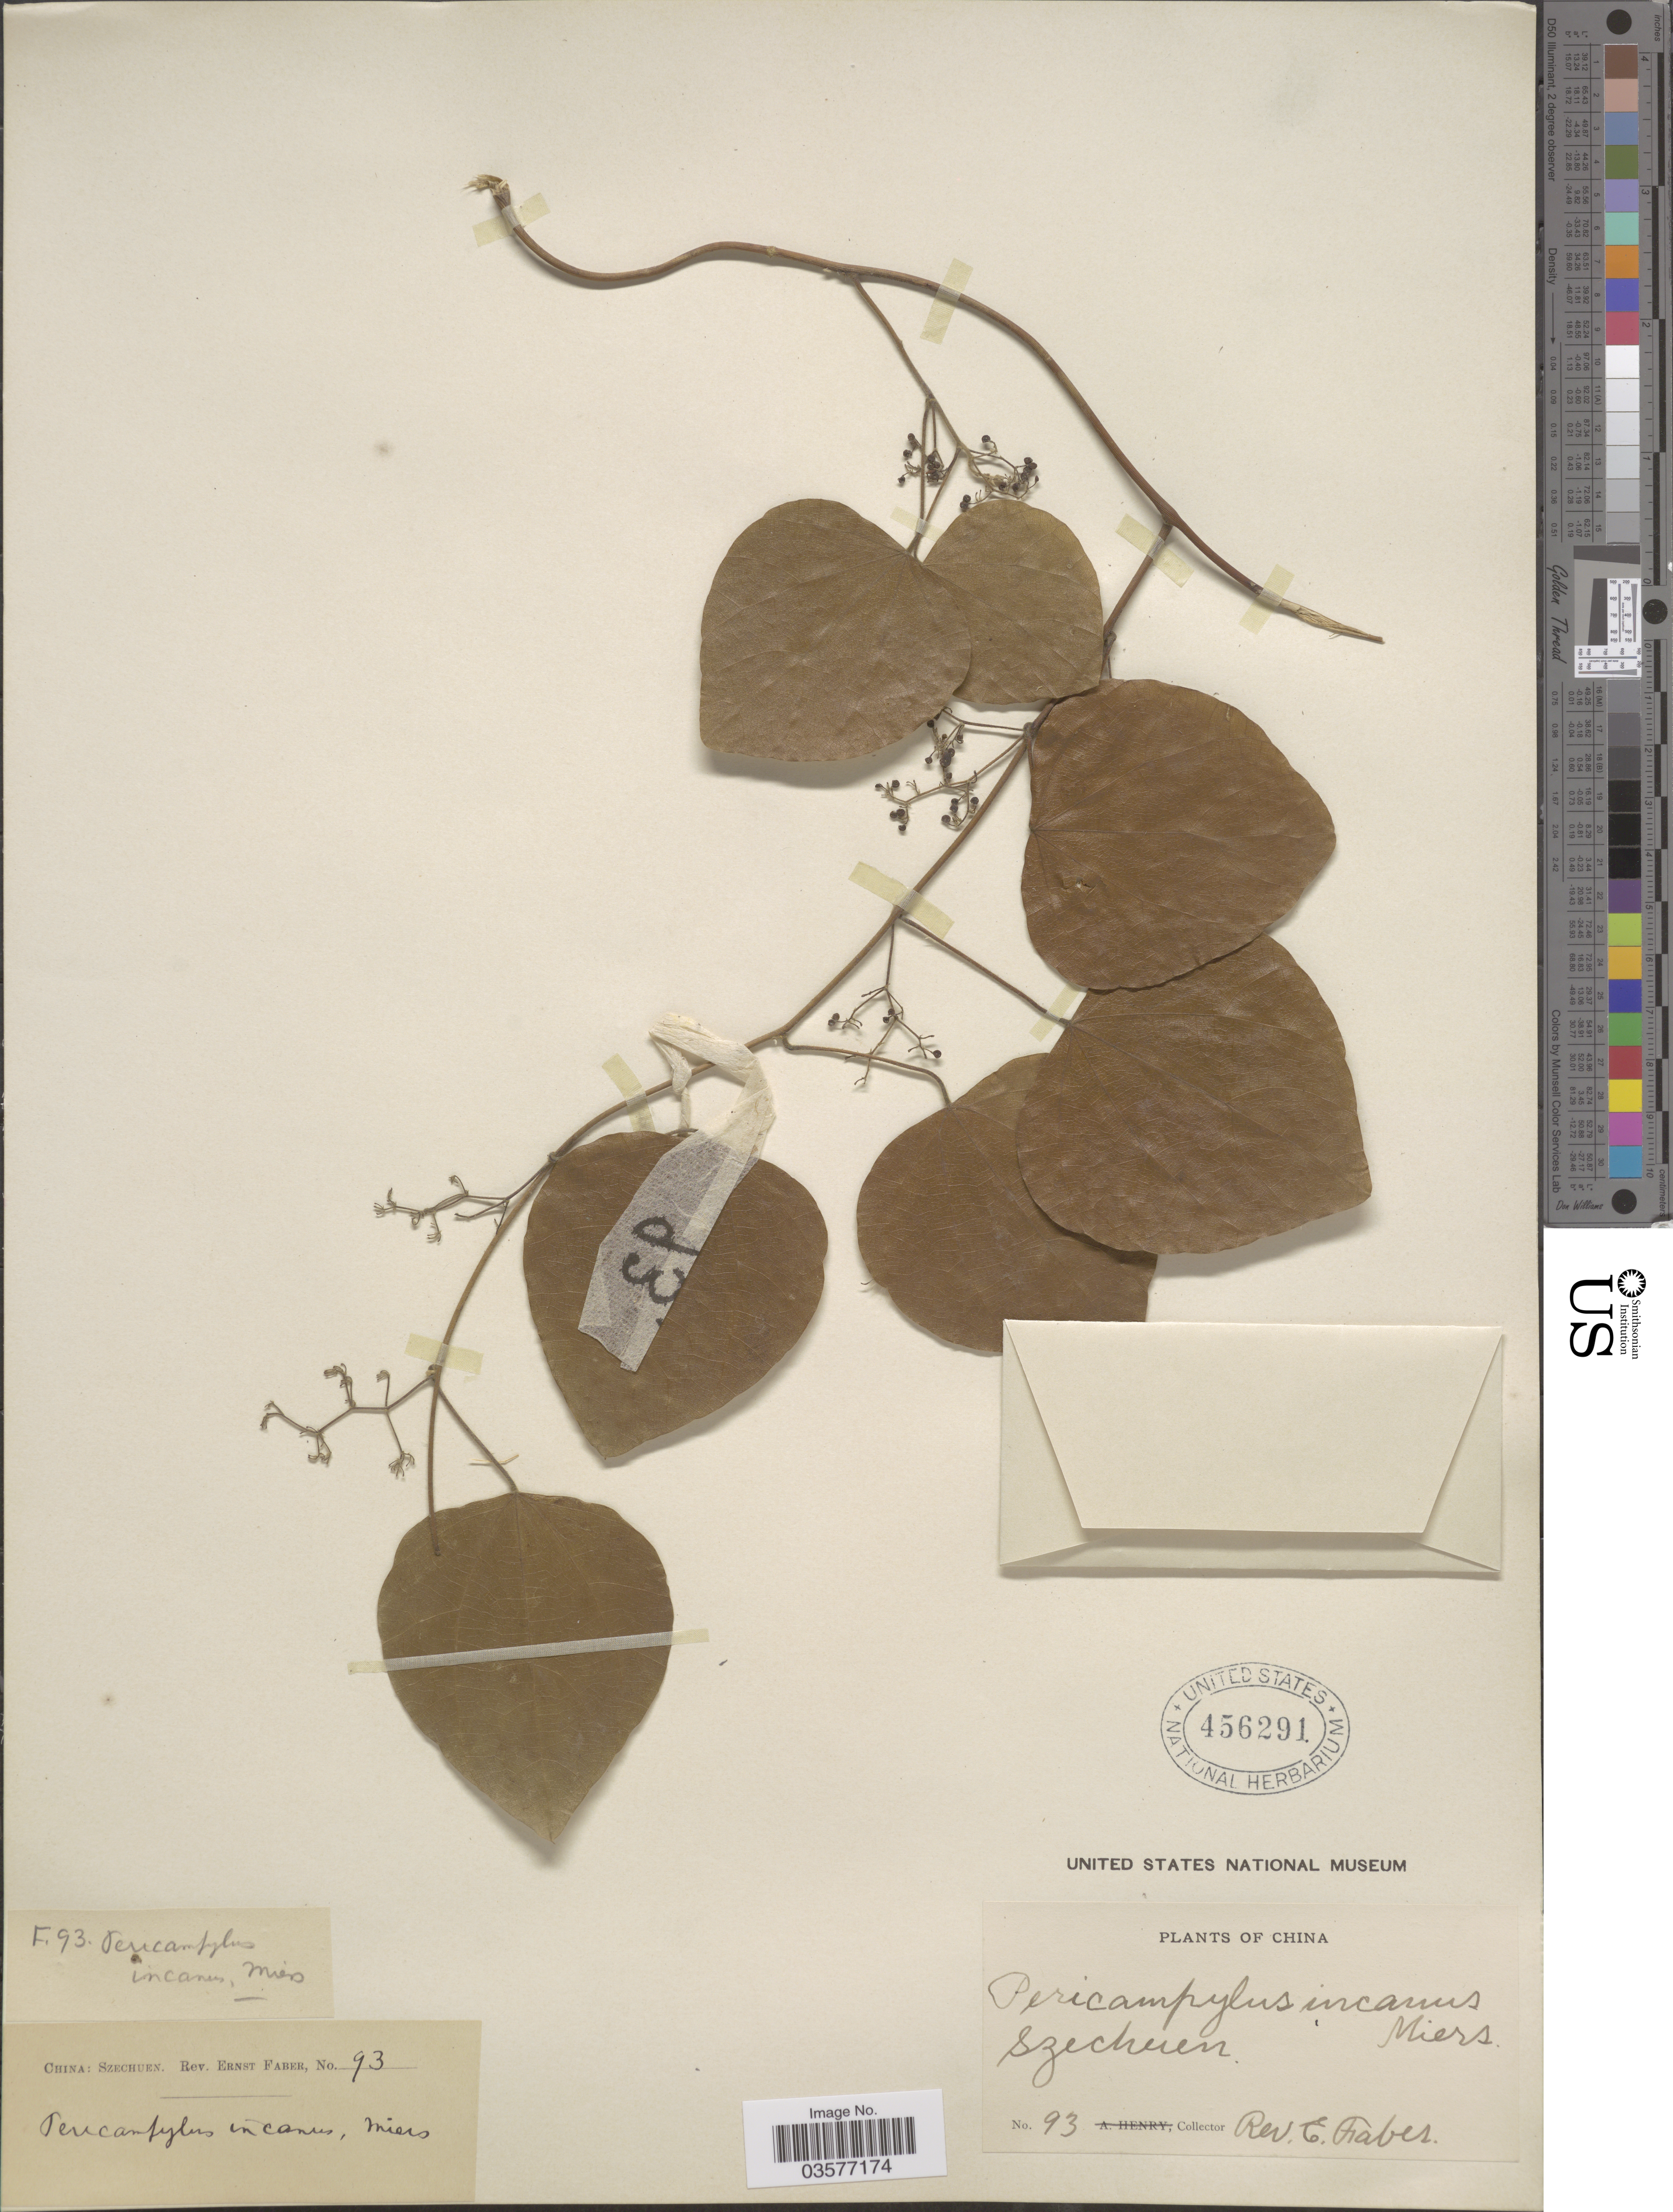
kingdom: Plantae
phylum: Tracheophyta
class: Magnoliopsida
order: Ranunculales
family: Menispermaceae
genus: Pericampylus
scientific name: Pericampylus glaucus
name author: (Lam.) Merr.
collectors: E. Faber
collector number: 93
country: China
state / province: Sichuan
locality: Szechuen.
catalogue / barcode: US 456291